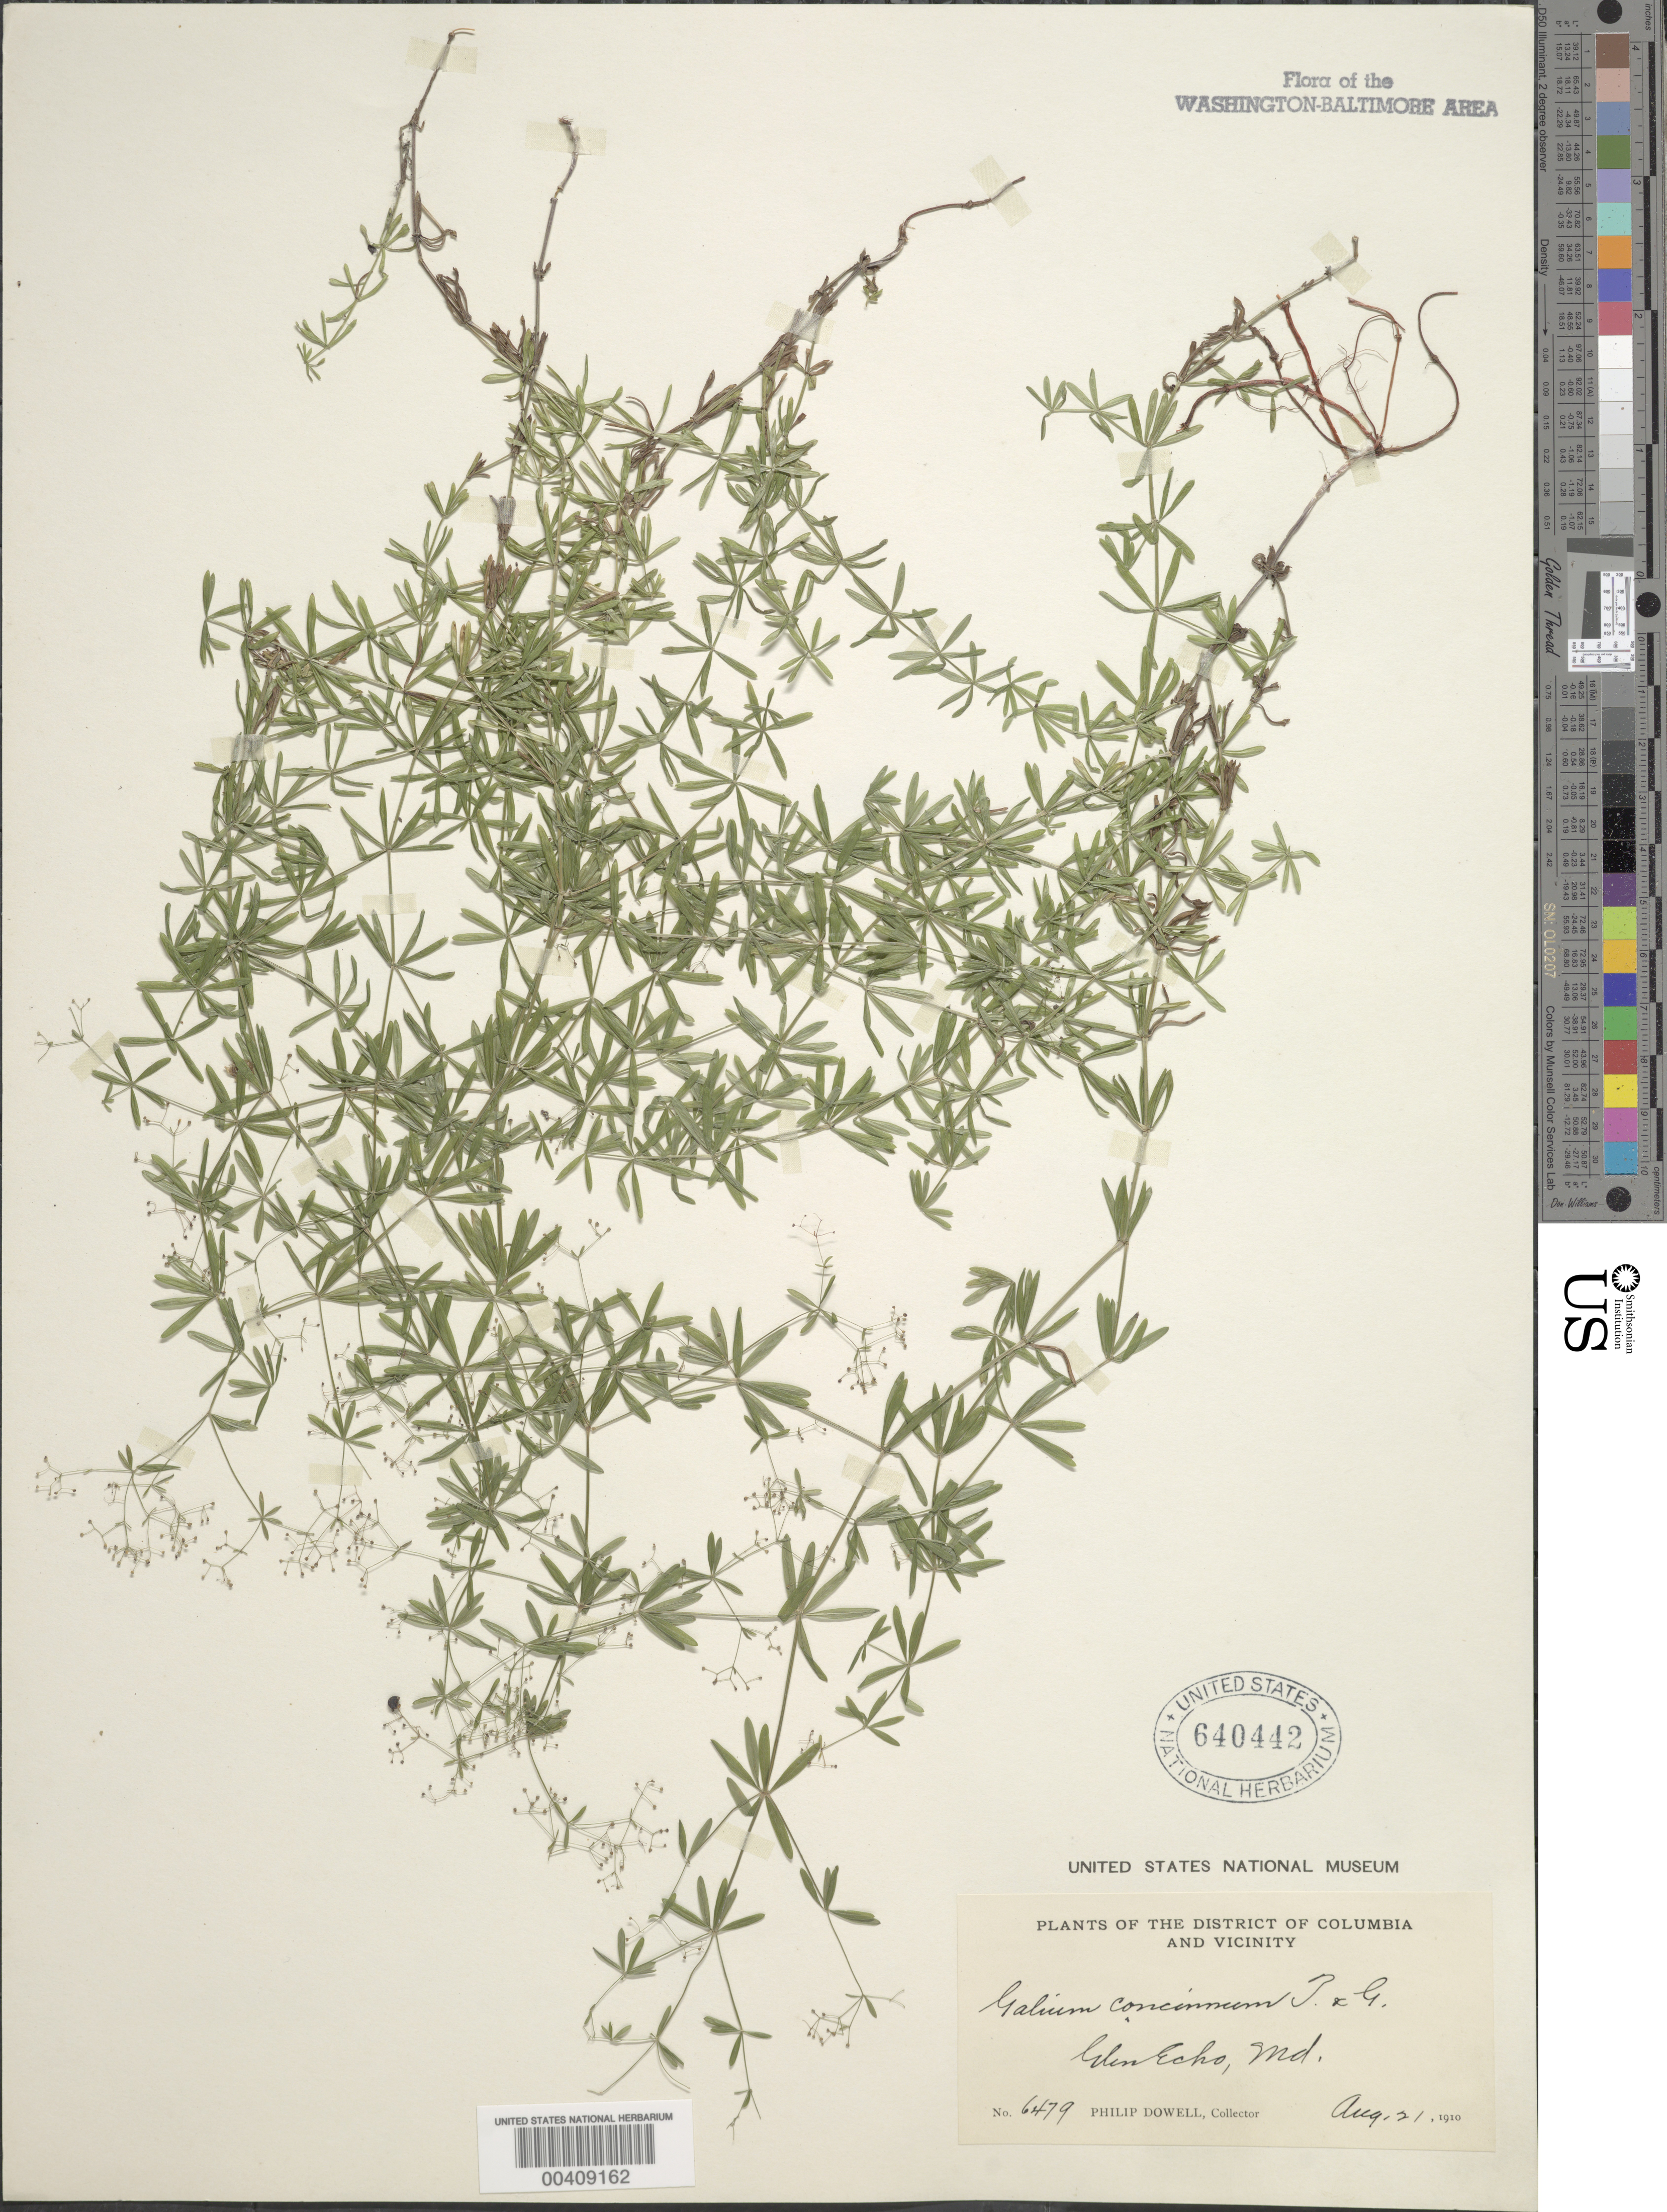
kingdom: Plantae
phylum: Tracheophyta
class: Magnoliopsida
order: Gentianales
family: Rubiaceae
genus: Galium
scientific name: Galium concinnum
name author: Torr. & A. Gray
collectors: P. Dowell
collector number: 6479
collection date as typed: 21 Aug 1910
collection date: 1910-08-21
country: United States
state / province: Maryland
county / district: Montgomery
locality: Glen Echo C. & O. Canal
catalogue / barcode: US 640442